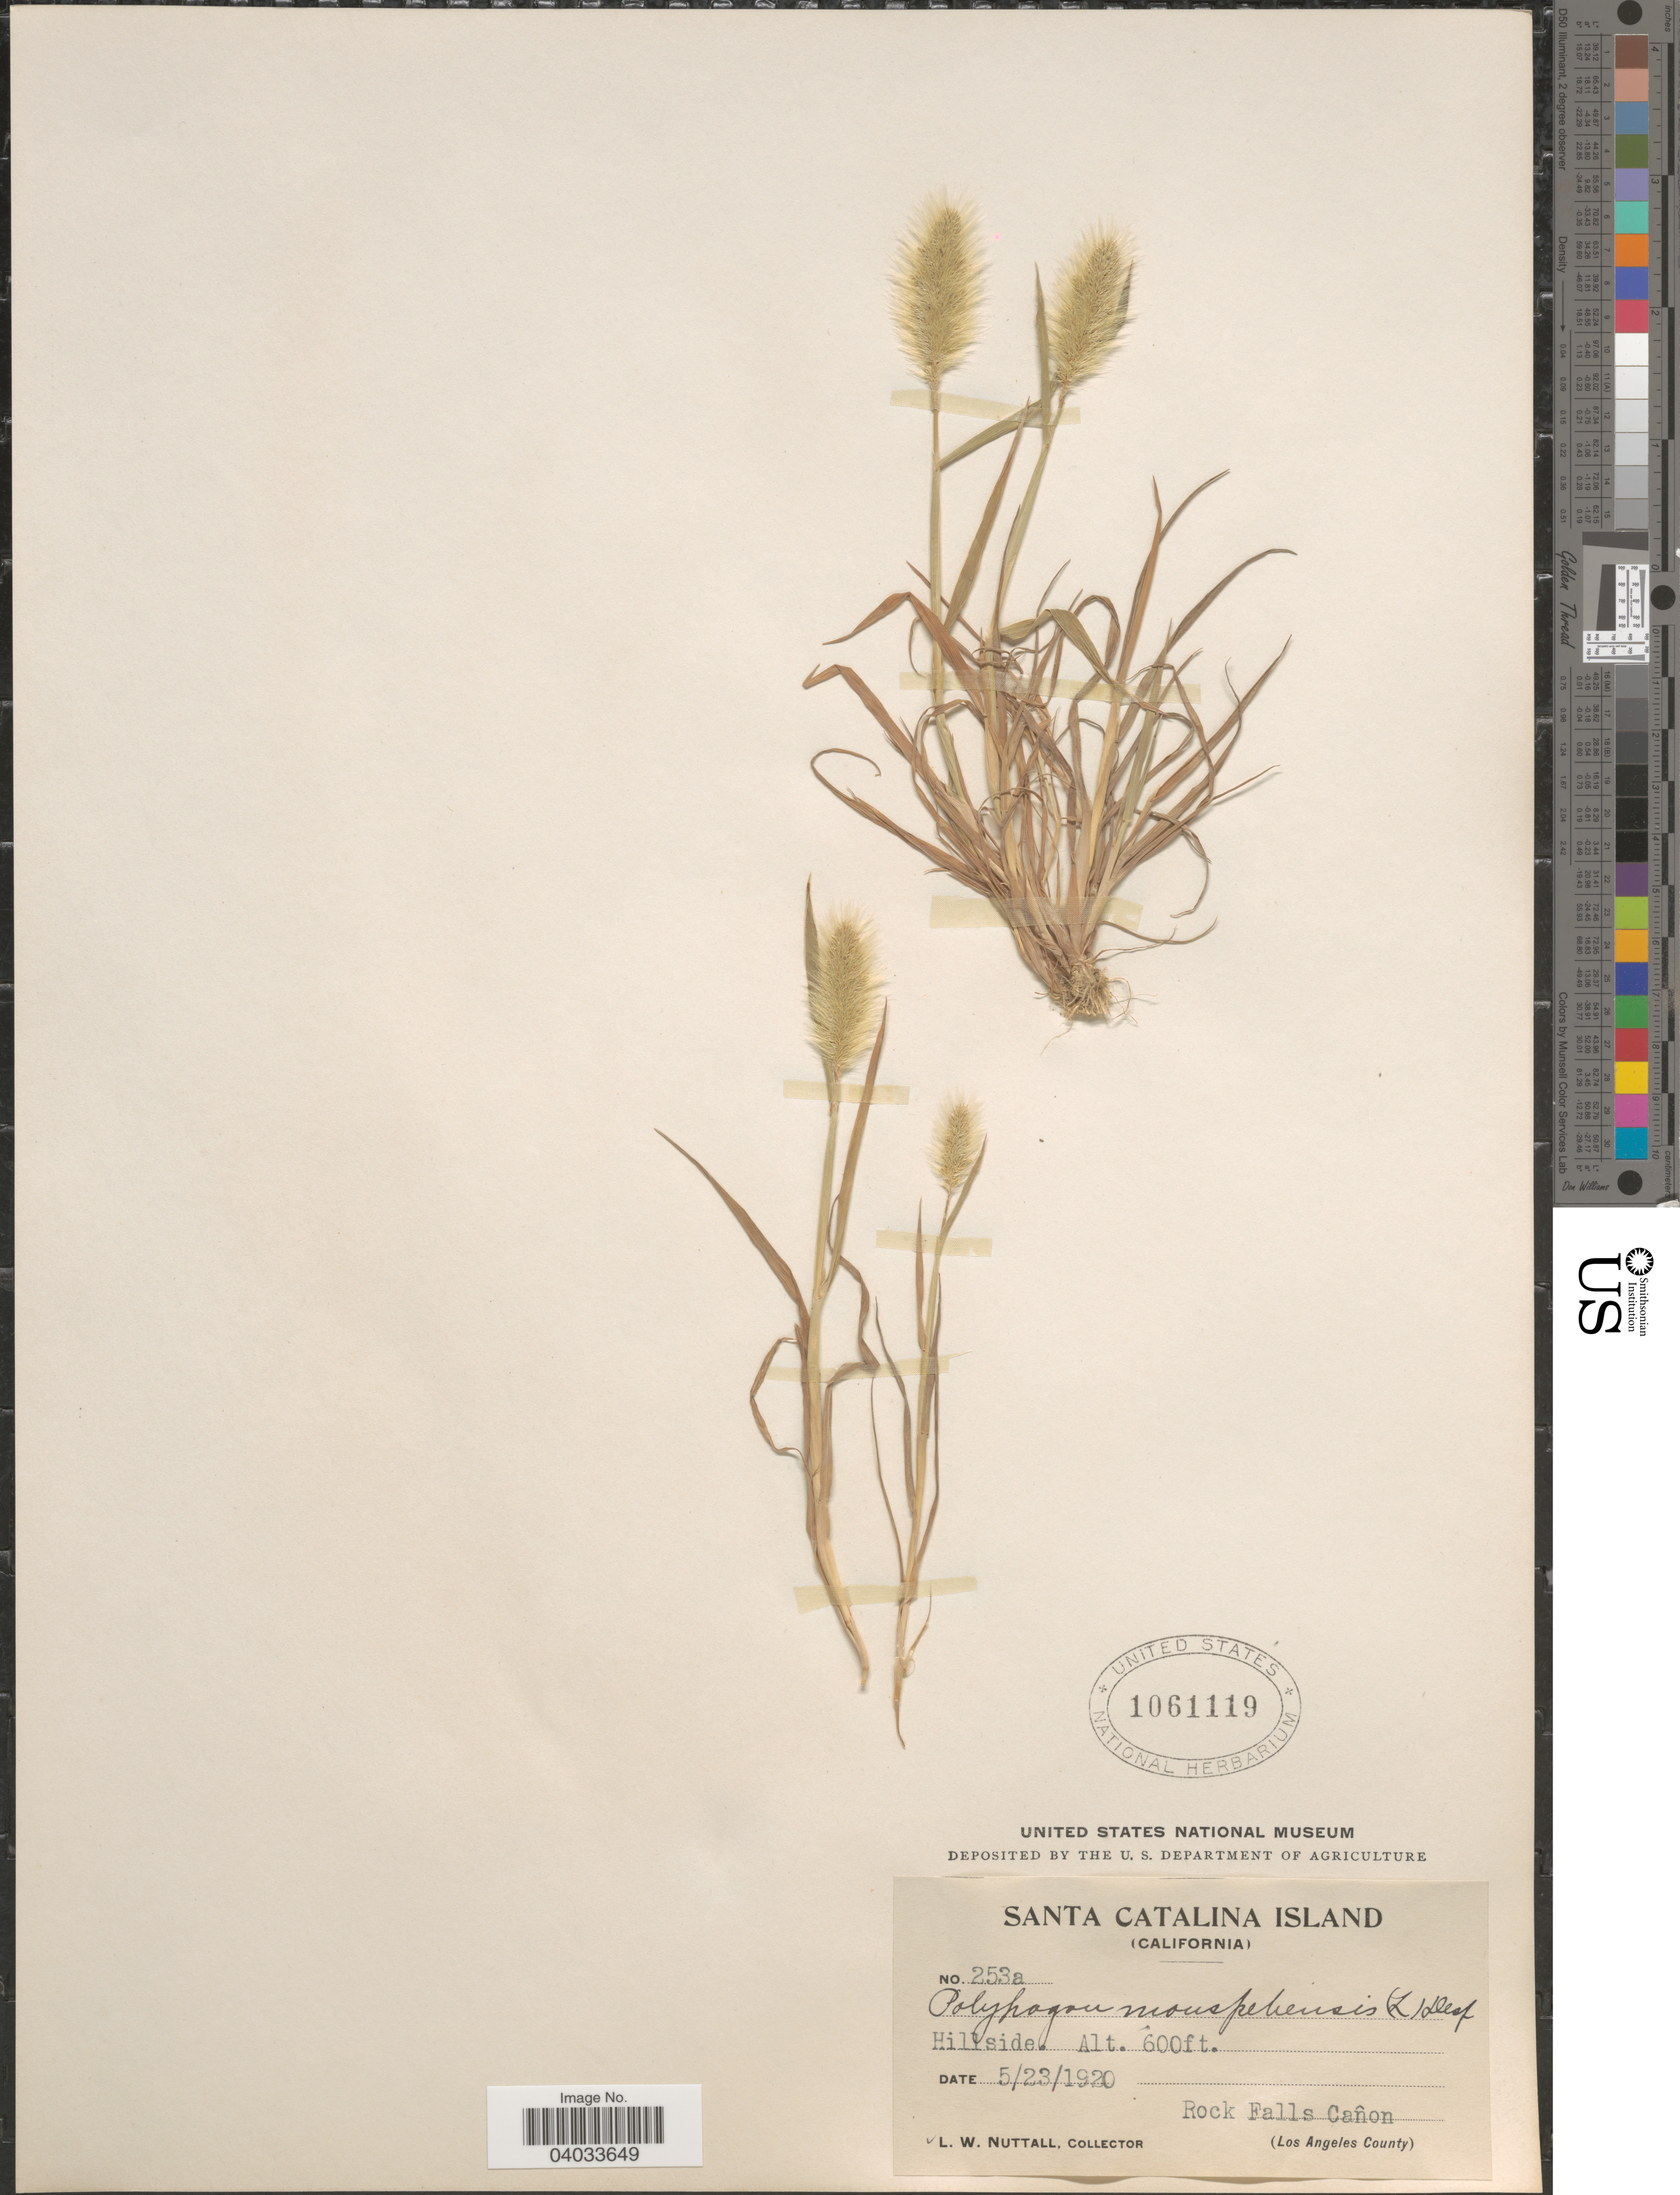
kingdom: Plantae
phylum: Tracheophyta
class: Liliopsida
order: Poales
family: Poaceae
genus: Polypogon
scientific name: Polypogon monspeliensis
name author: (L.) Desf.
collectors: L. W. Nuttall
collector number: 253a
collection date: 1920-05-23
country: United States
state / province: California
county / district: Los Angeles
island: Santa Catalina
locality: Santa Catalina Island. Hillside. Rock Falls Cañon. (Los Angeles County).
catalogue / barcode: US 1061119